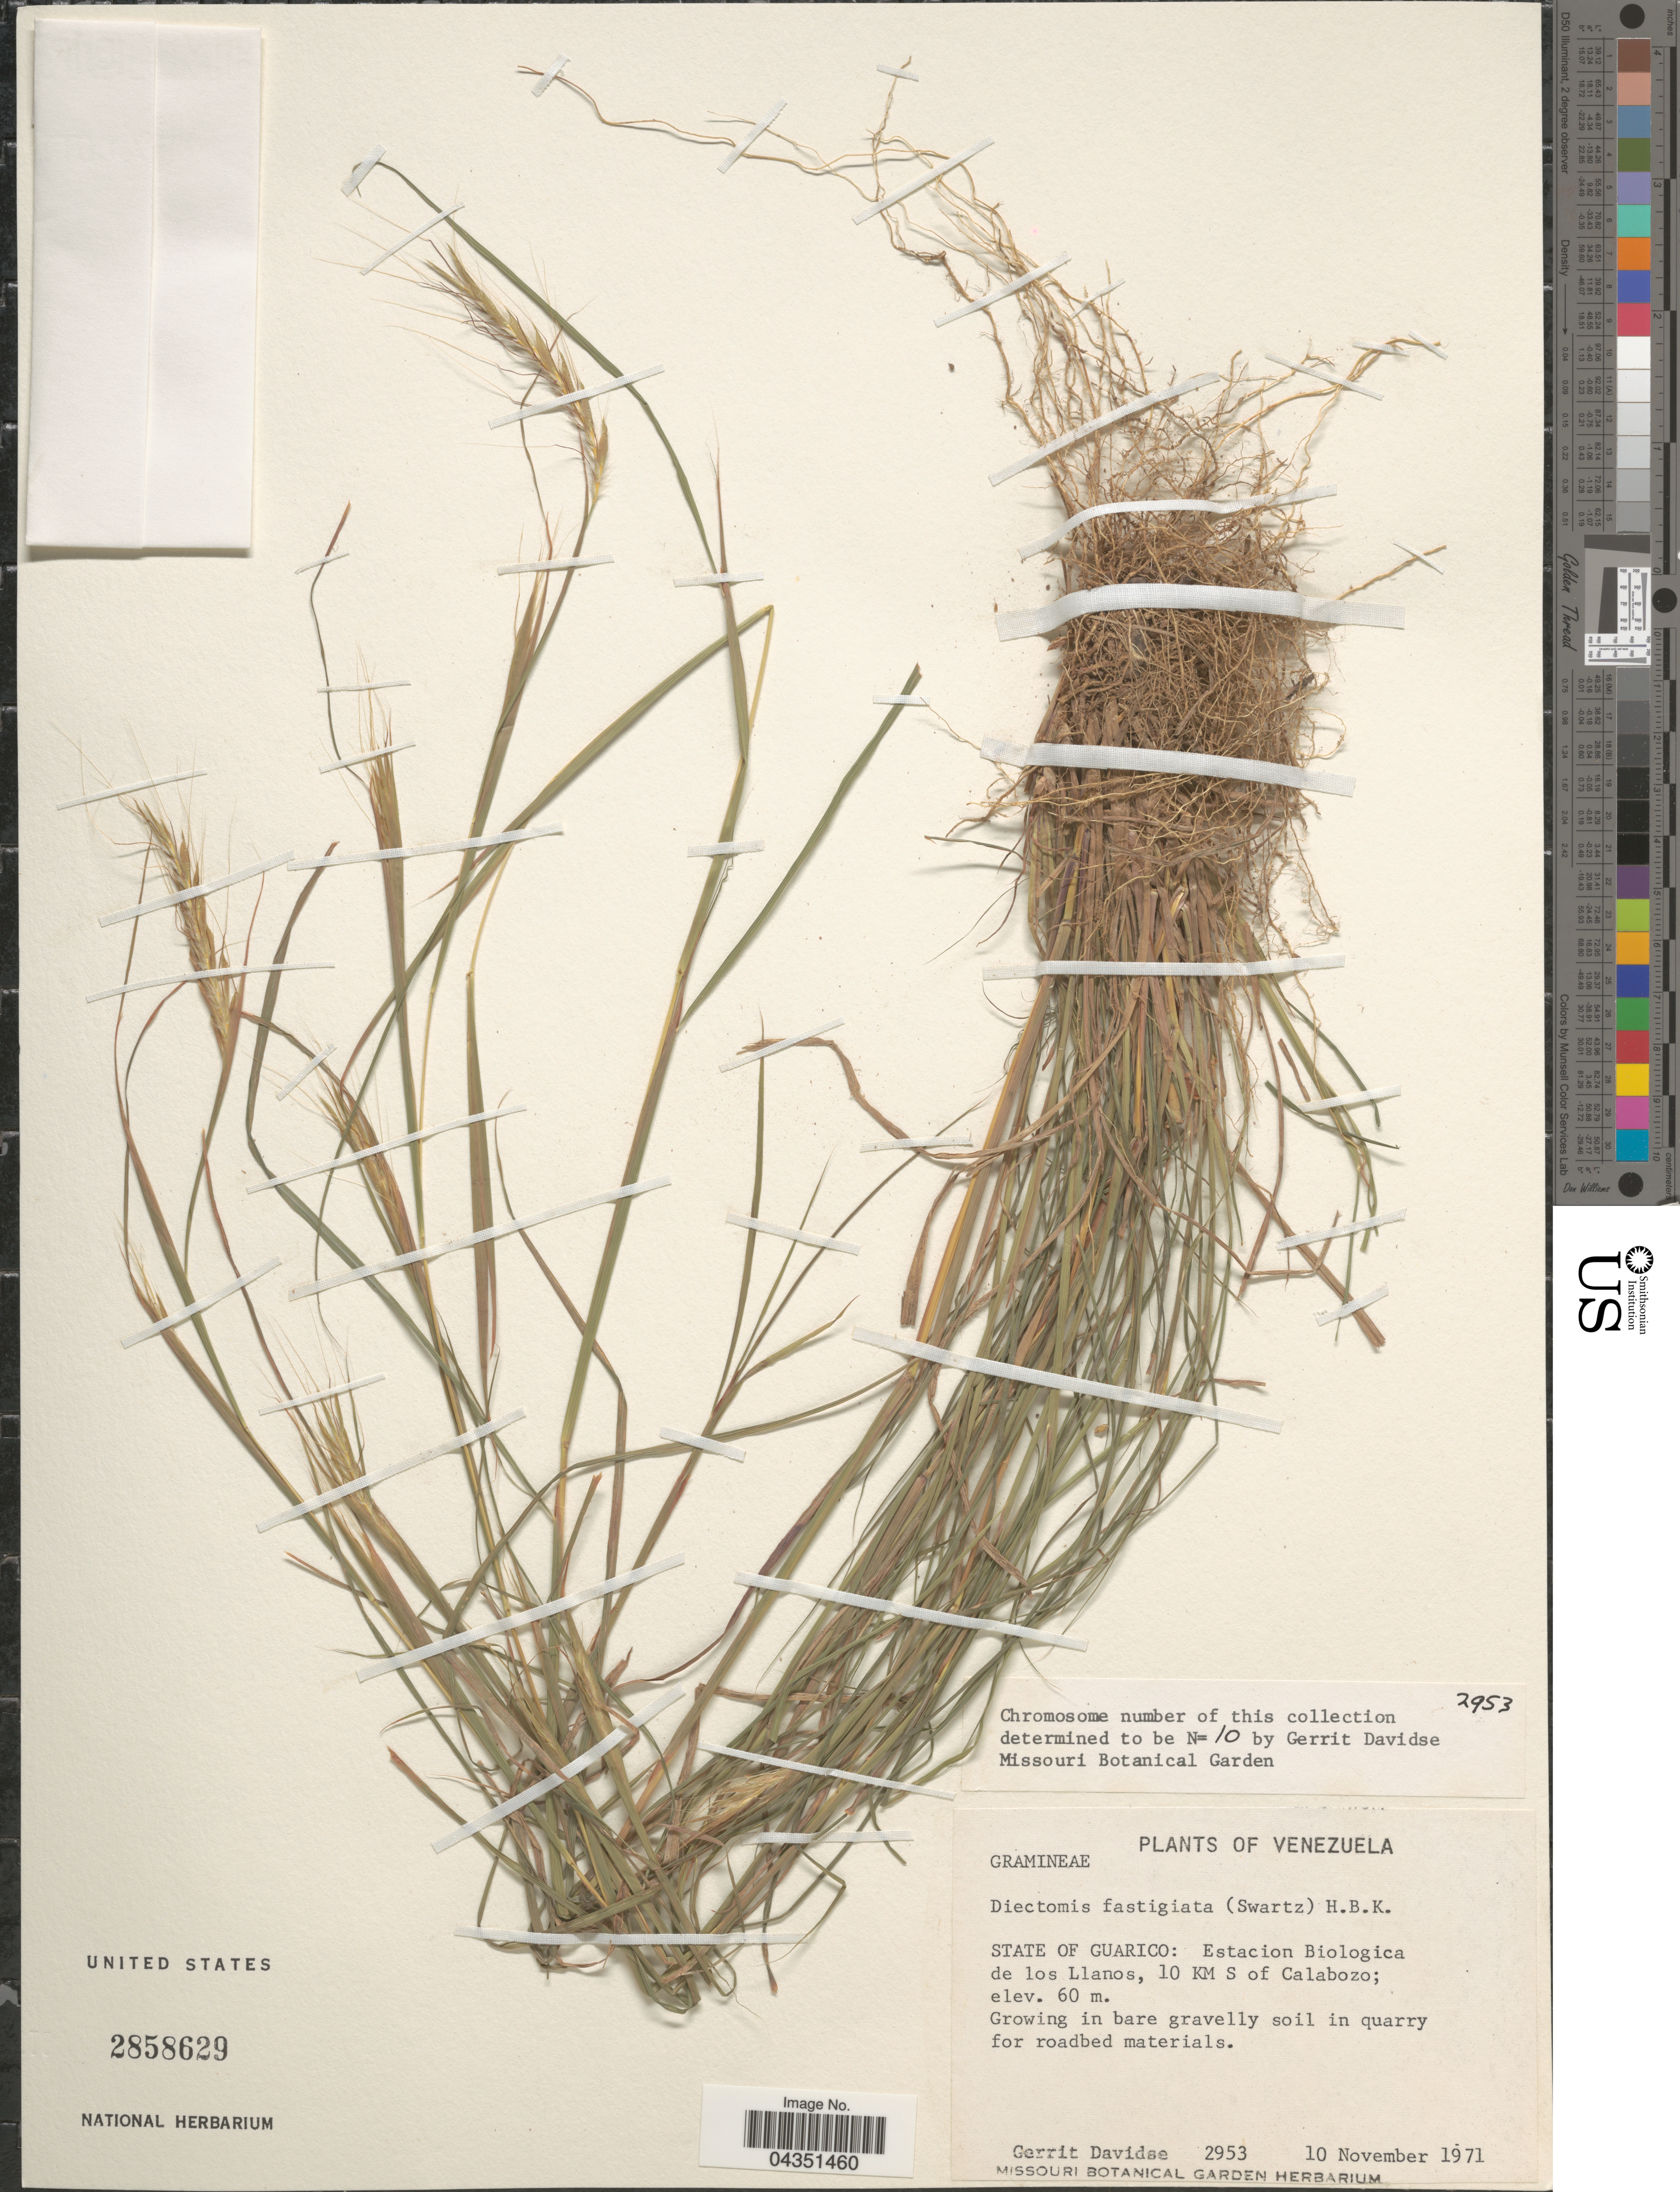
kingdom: Plantae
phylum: Tracheophyta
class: Liliopsida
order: Poales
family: Poaceae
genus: Diectomis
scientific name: Diectomis fastigiata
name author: (Sw.) P. Beauv.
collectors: G. Davidse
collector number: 2953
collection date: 1971-11-10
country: Venezuela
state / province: Guarico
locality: Estacion Biologica de los Llanos, 10 km S of Calabozo.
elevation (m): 60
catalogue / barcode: US 2858629